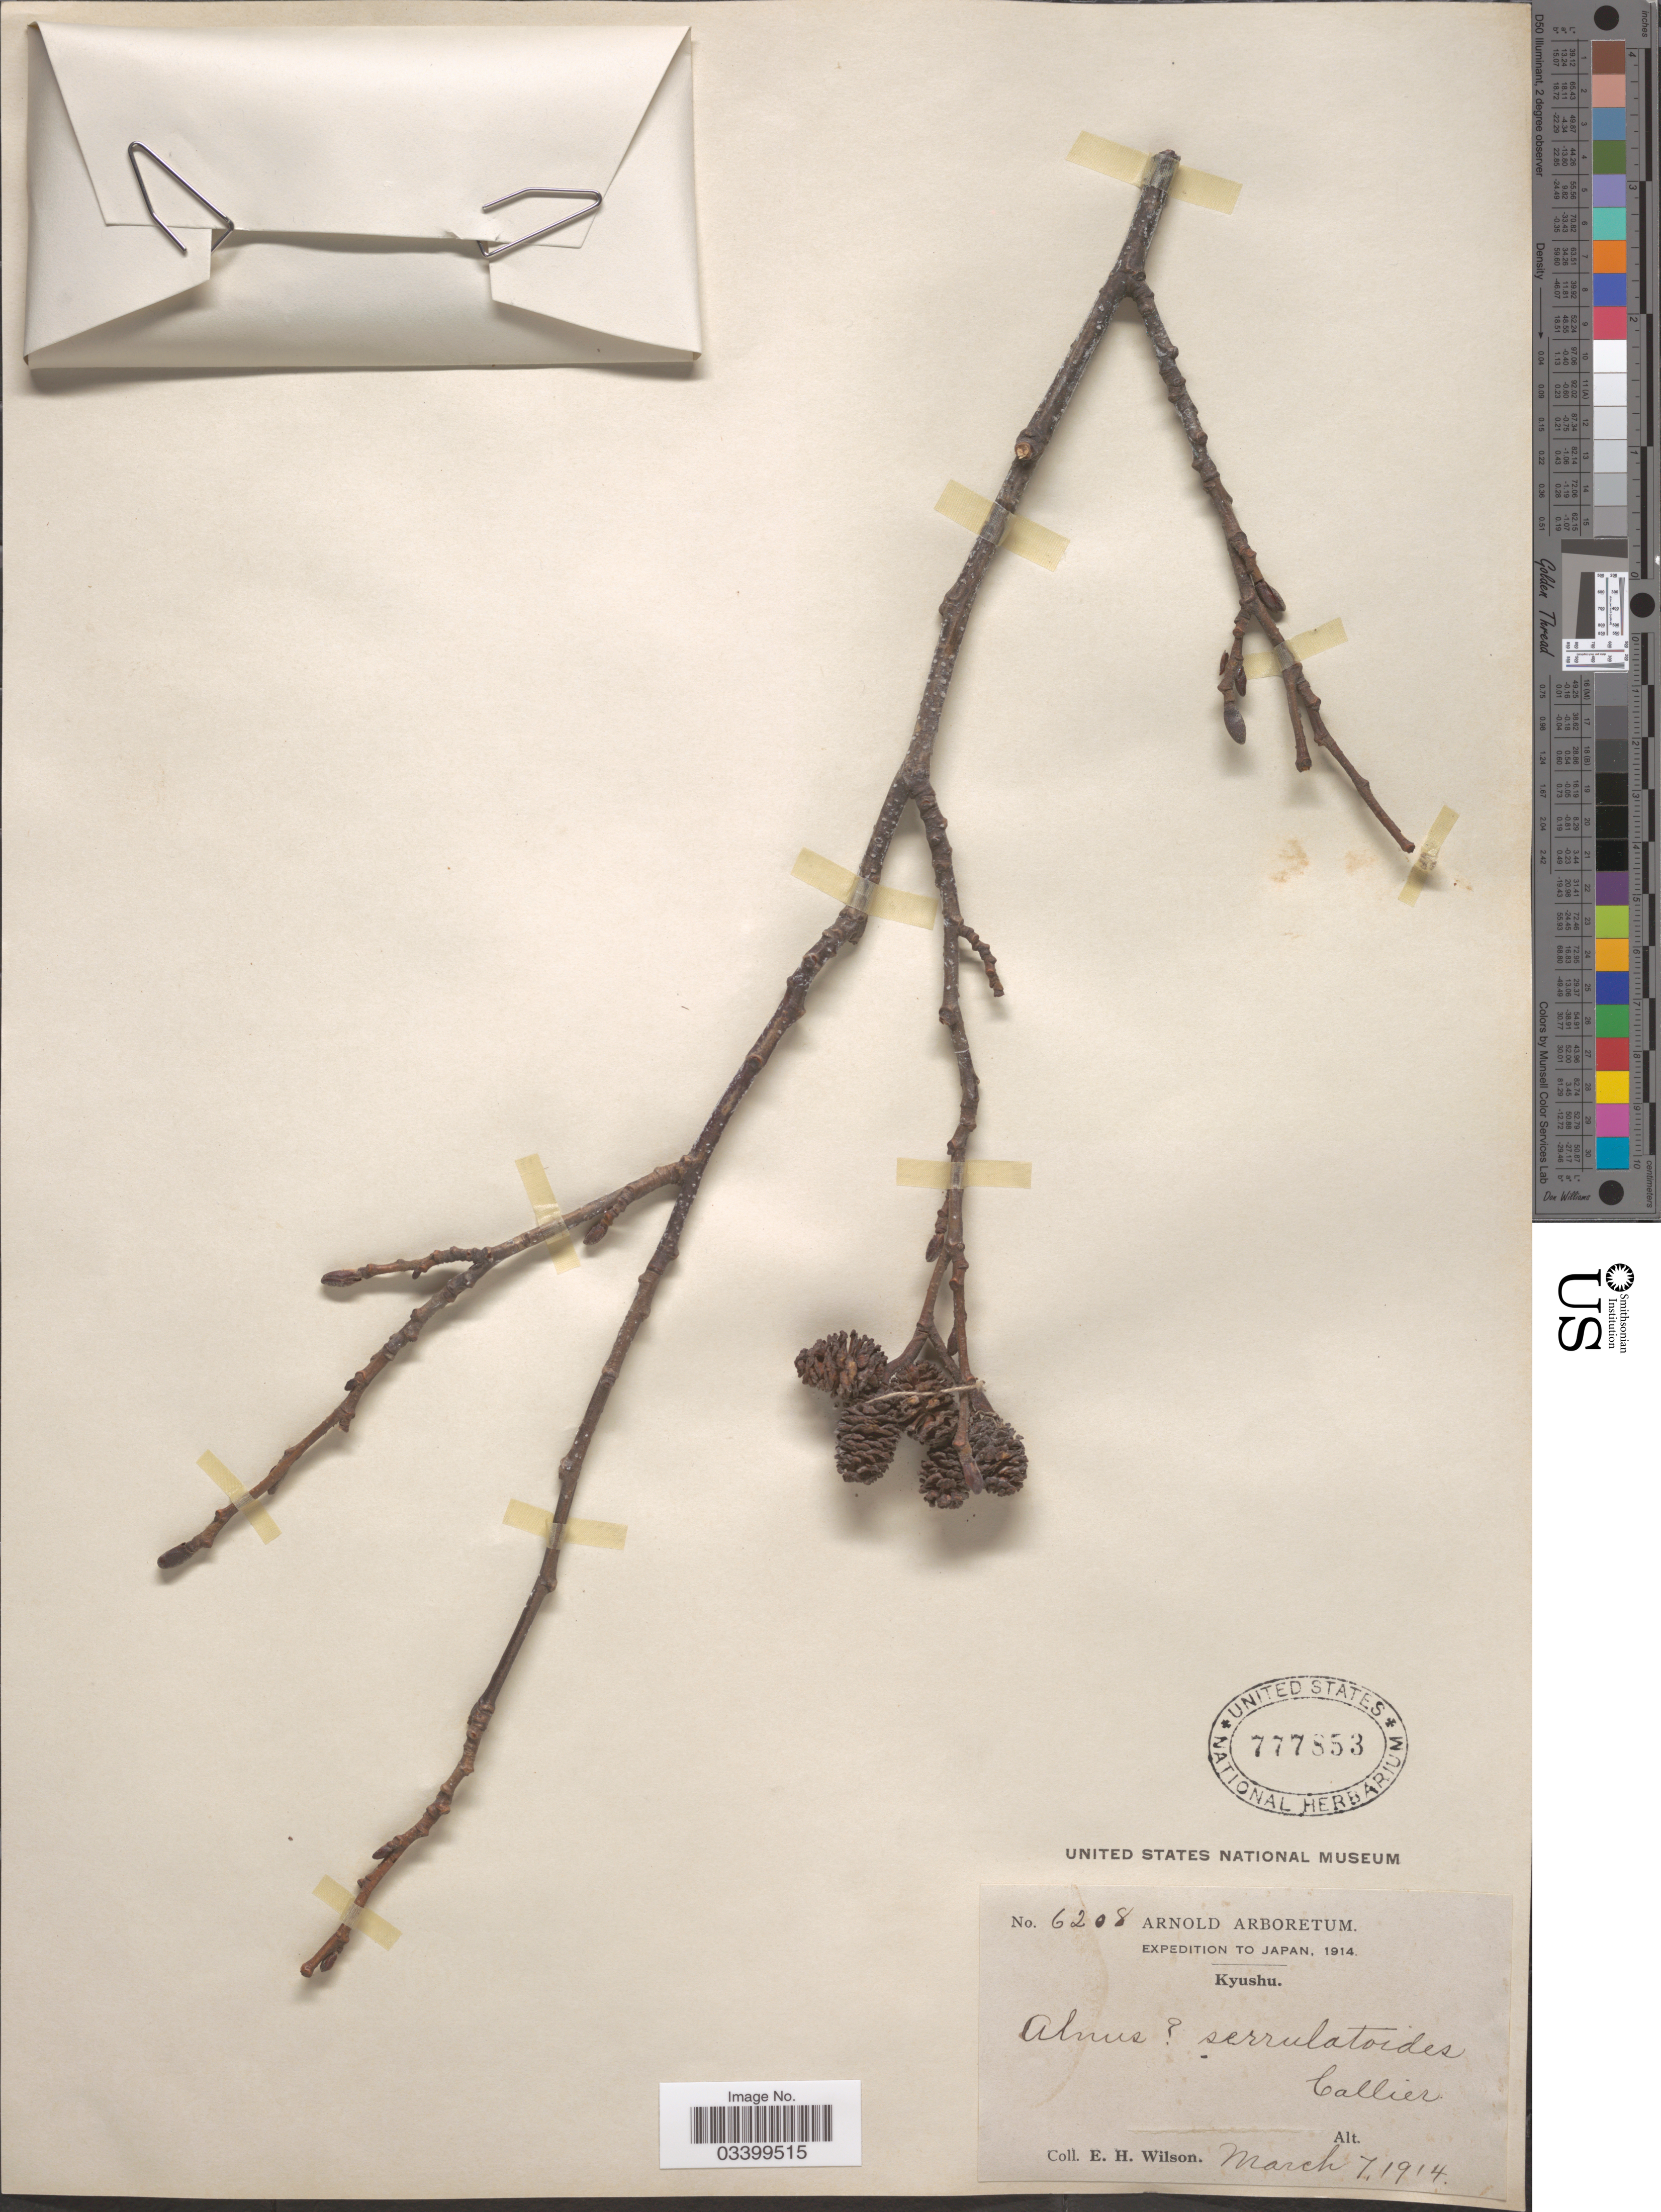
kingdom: Plantae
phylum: Tracheophyta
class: Magnoliopsida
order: Fagales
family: Betulaceae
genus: Alnus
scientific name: Alnus sieboldiana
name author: Matsum.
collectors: E. Wilson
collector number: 6208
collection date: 1914-03-07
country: Japan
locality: Kyushu.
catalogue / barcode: US 777853